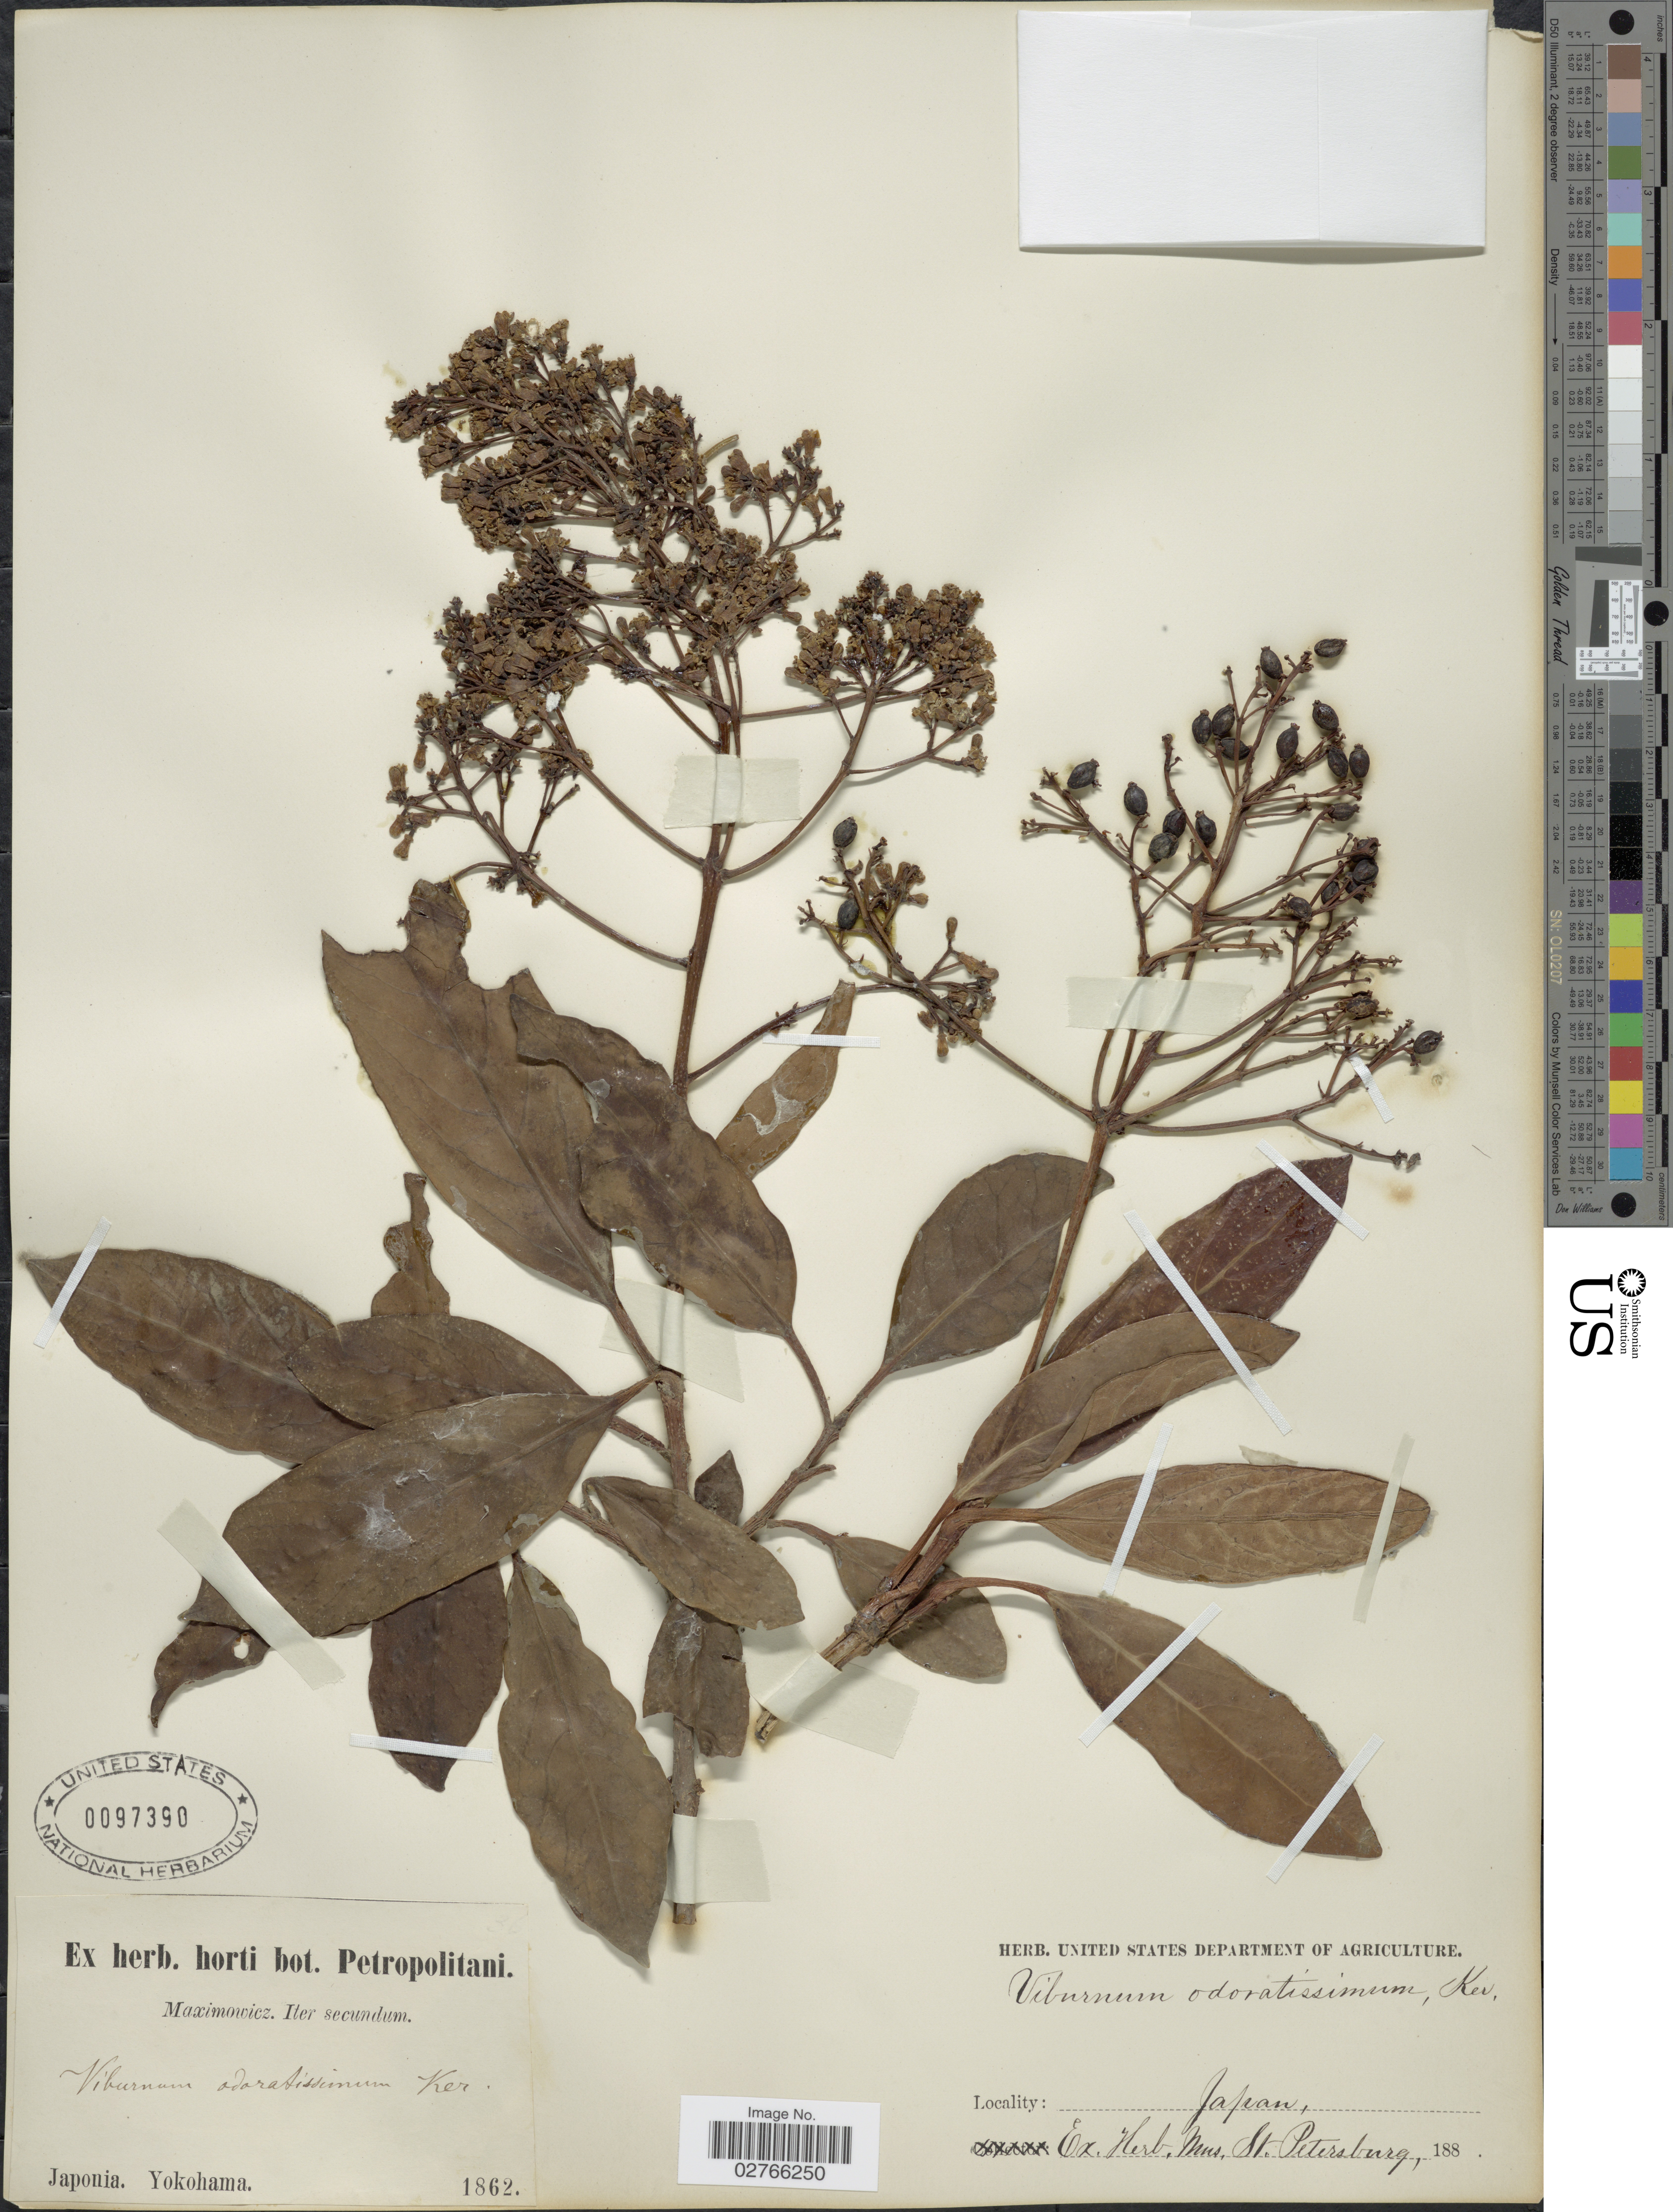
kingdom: Plantae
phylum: Tracheophyta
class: Magnoliopsida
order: Dipsacales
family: Viburnaceae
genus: Viburnum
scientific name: Viburnum odoratissimum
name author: Ker Gawl.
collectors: Maximowicz, --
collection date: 1862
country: Japan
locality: Yokohama.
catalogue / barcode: US 97390